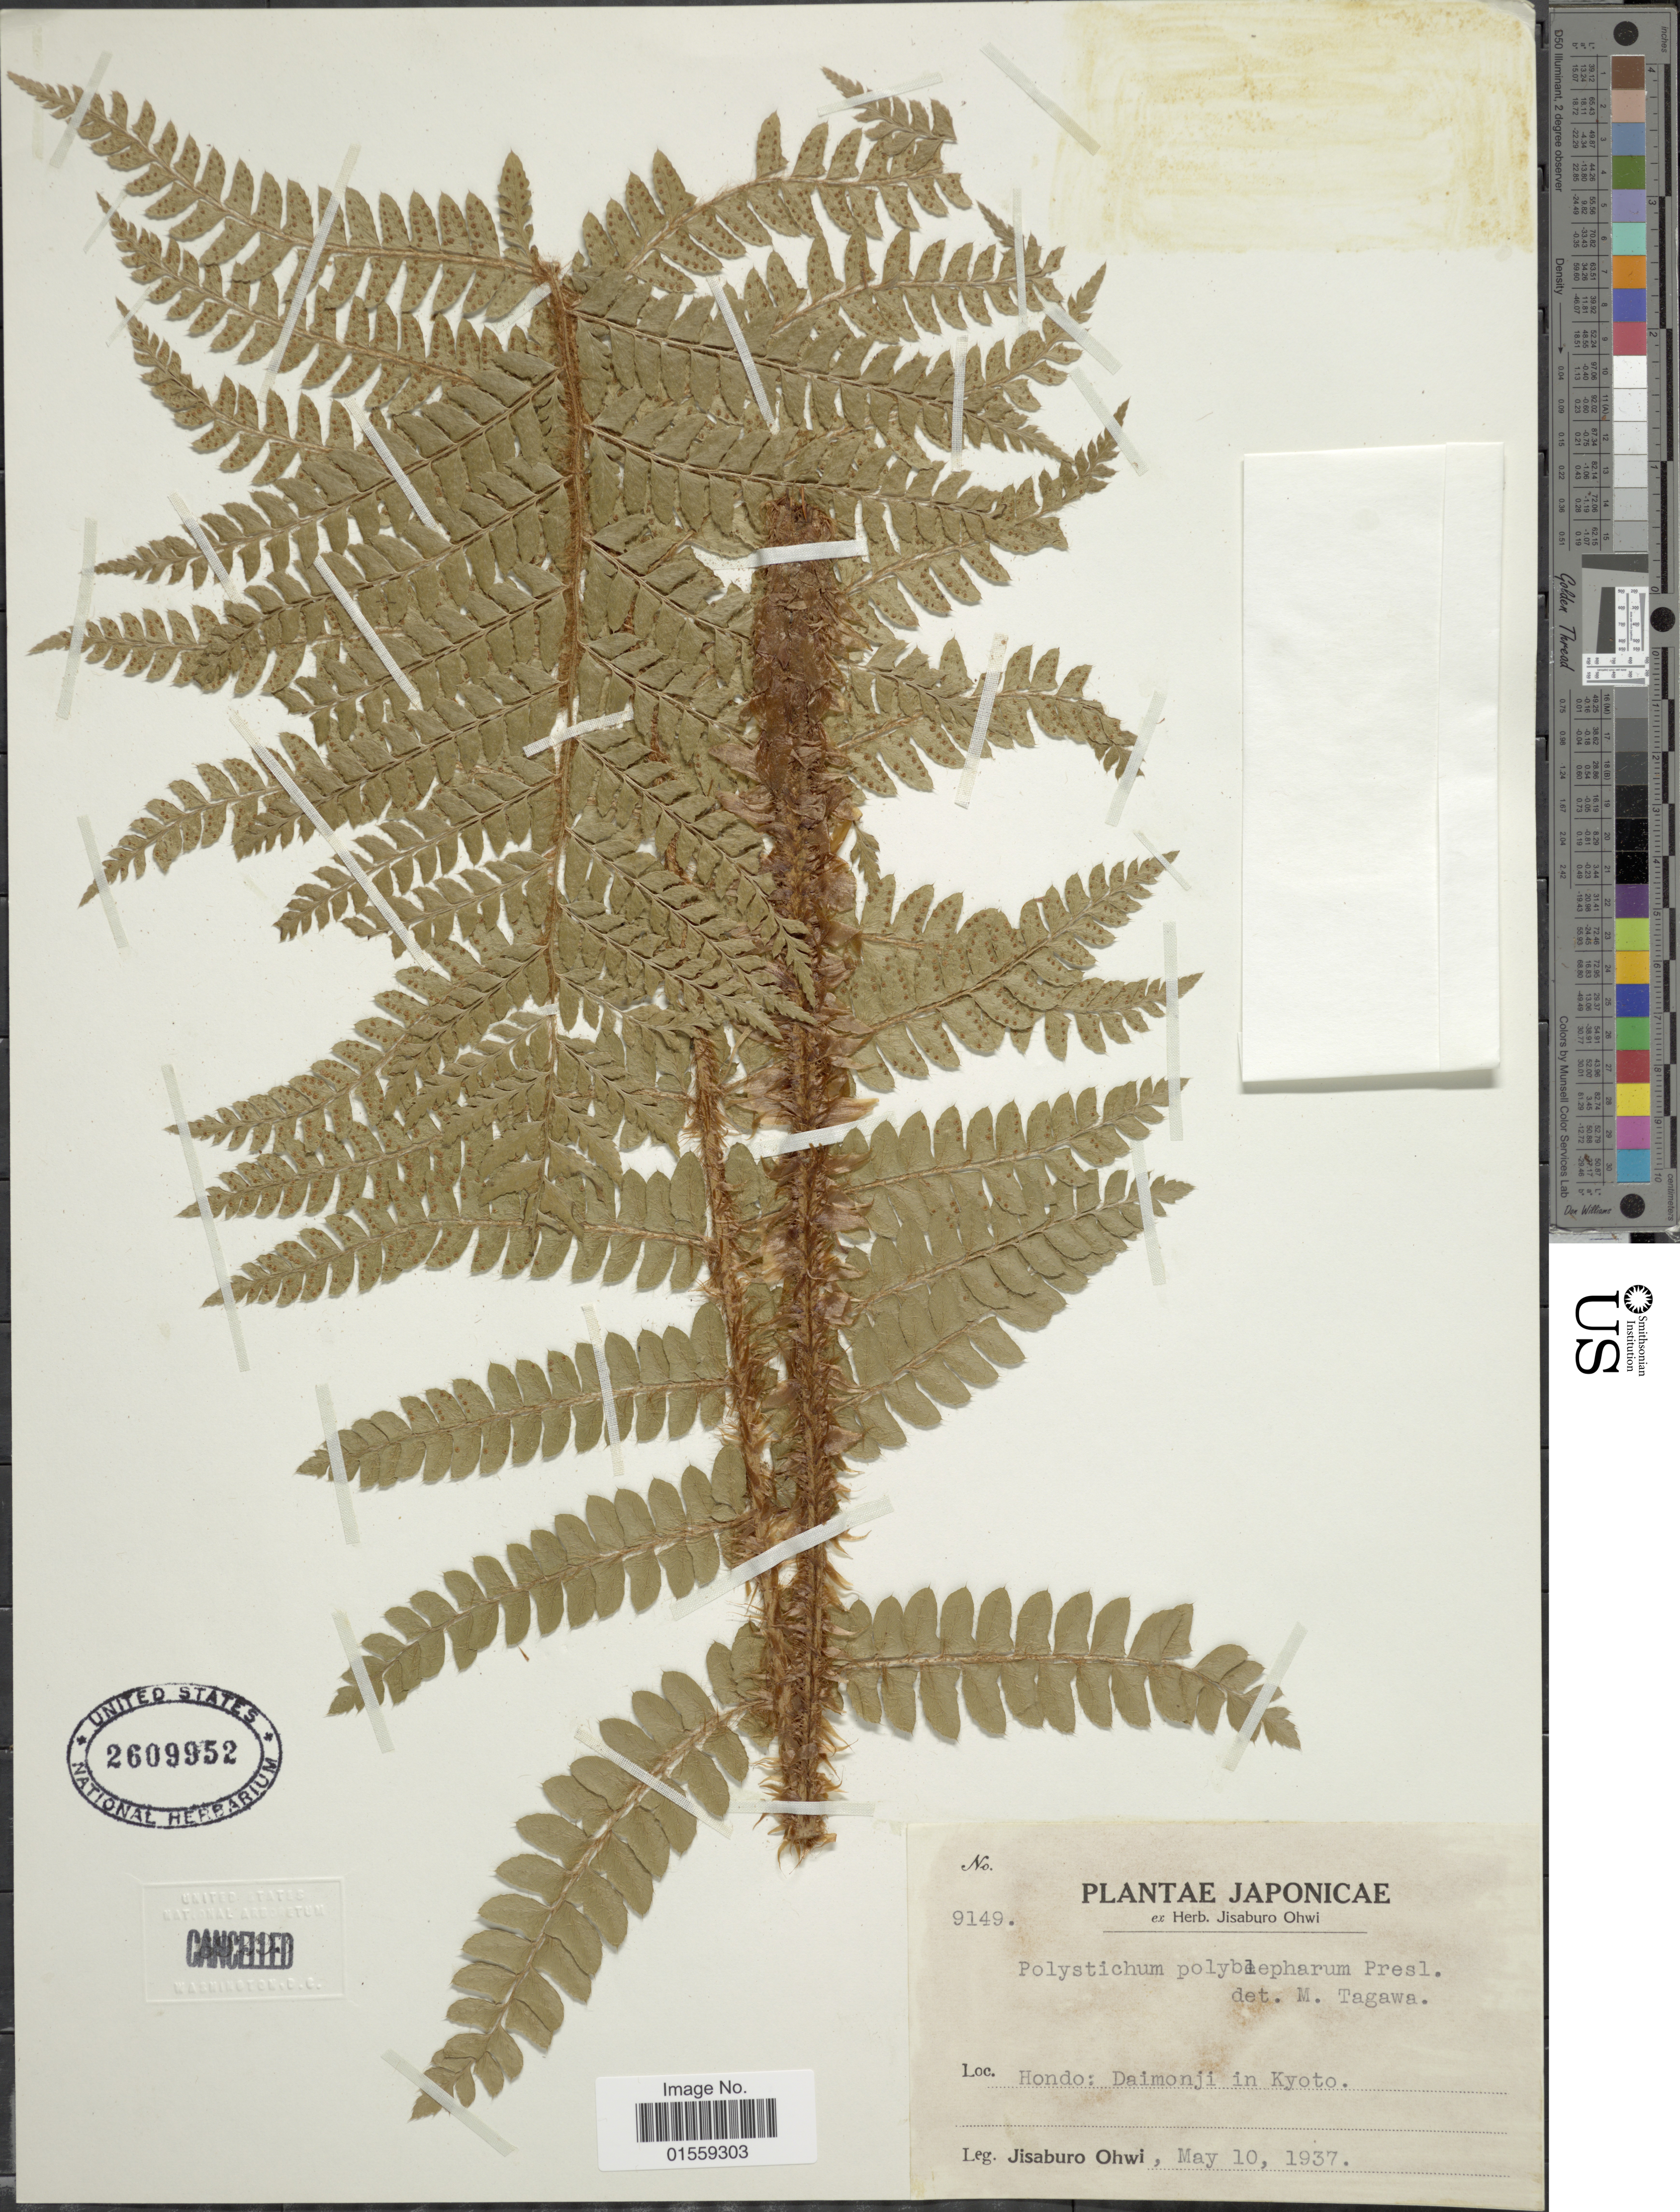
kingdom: Plantae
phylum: Tracheophyta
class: Polypodiopsida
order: Polypodiales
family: Dryopteridaceae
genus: Polystichum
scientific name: Polystichum polyblepharum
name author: (Roemer ex Kunze) C. Presl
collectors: J. Ohwi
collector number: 9149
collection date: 1937-05-10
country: Japan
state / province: Kyoto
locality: Hondo: Daimonji in Kyoto.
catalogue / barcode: US 2609952